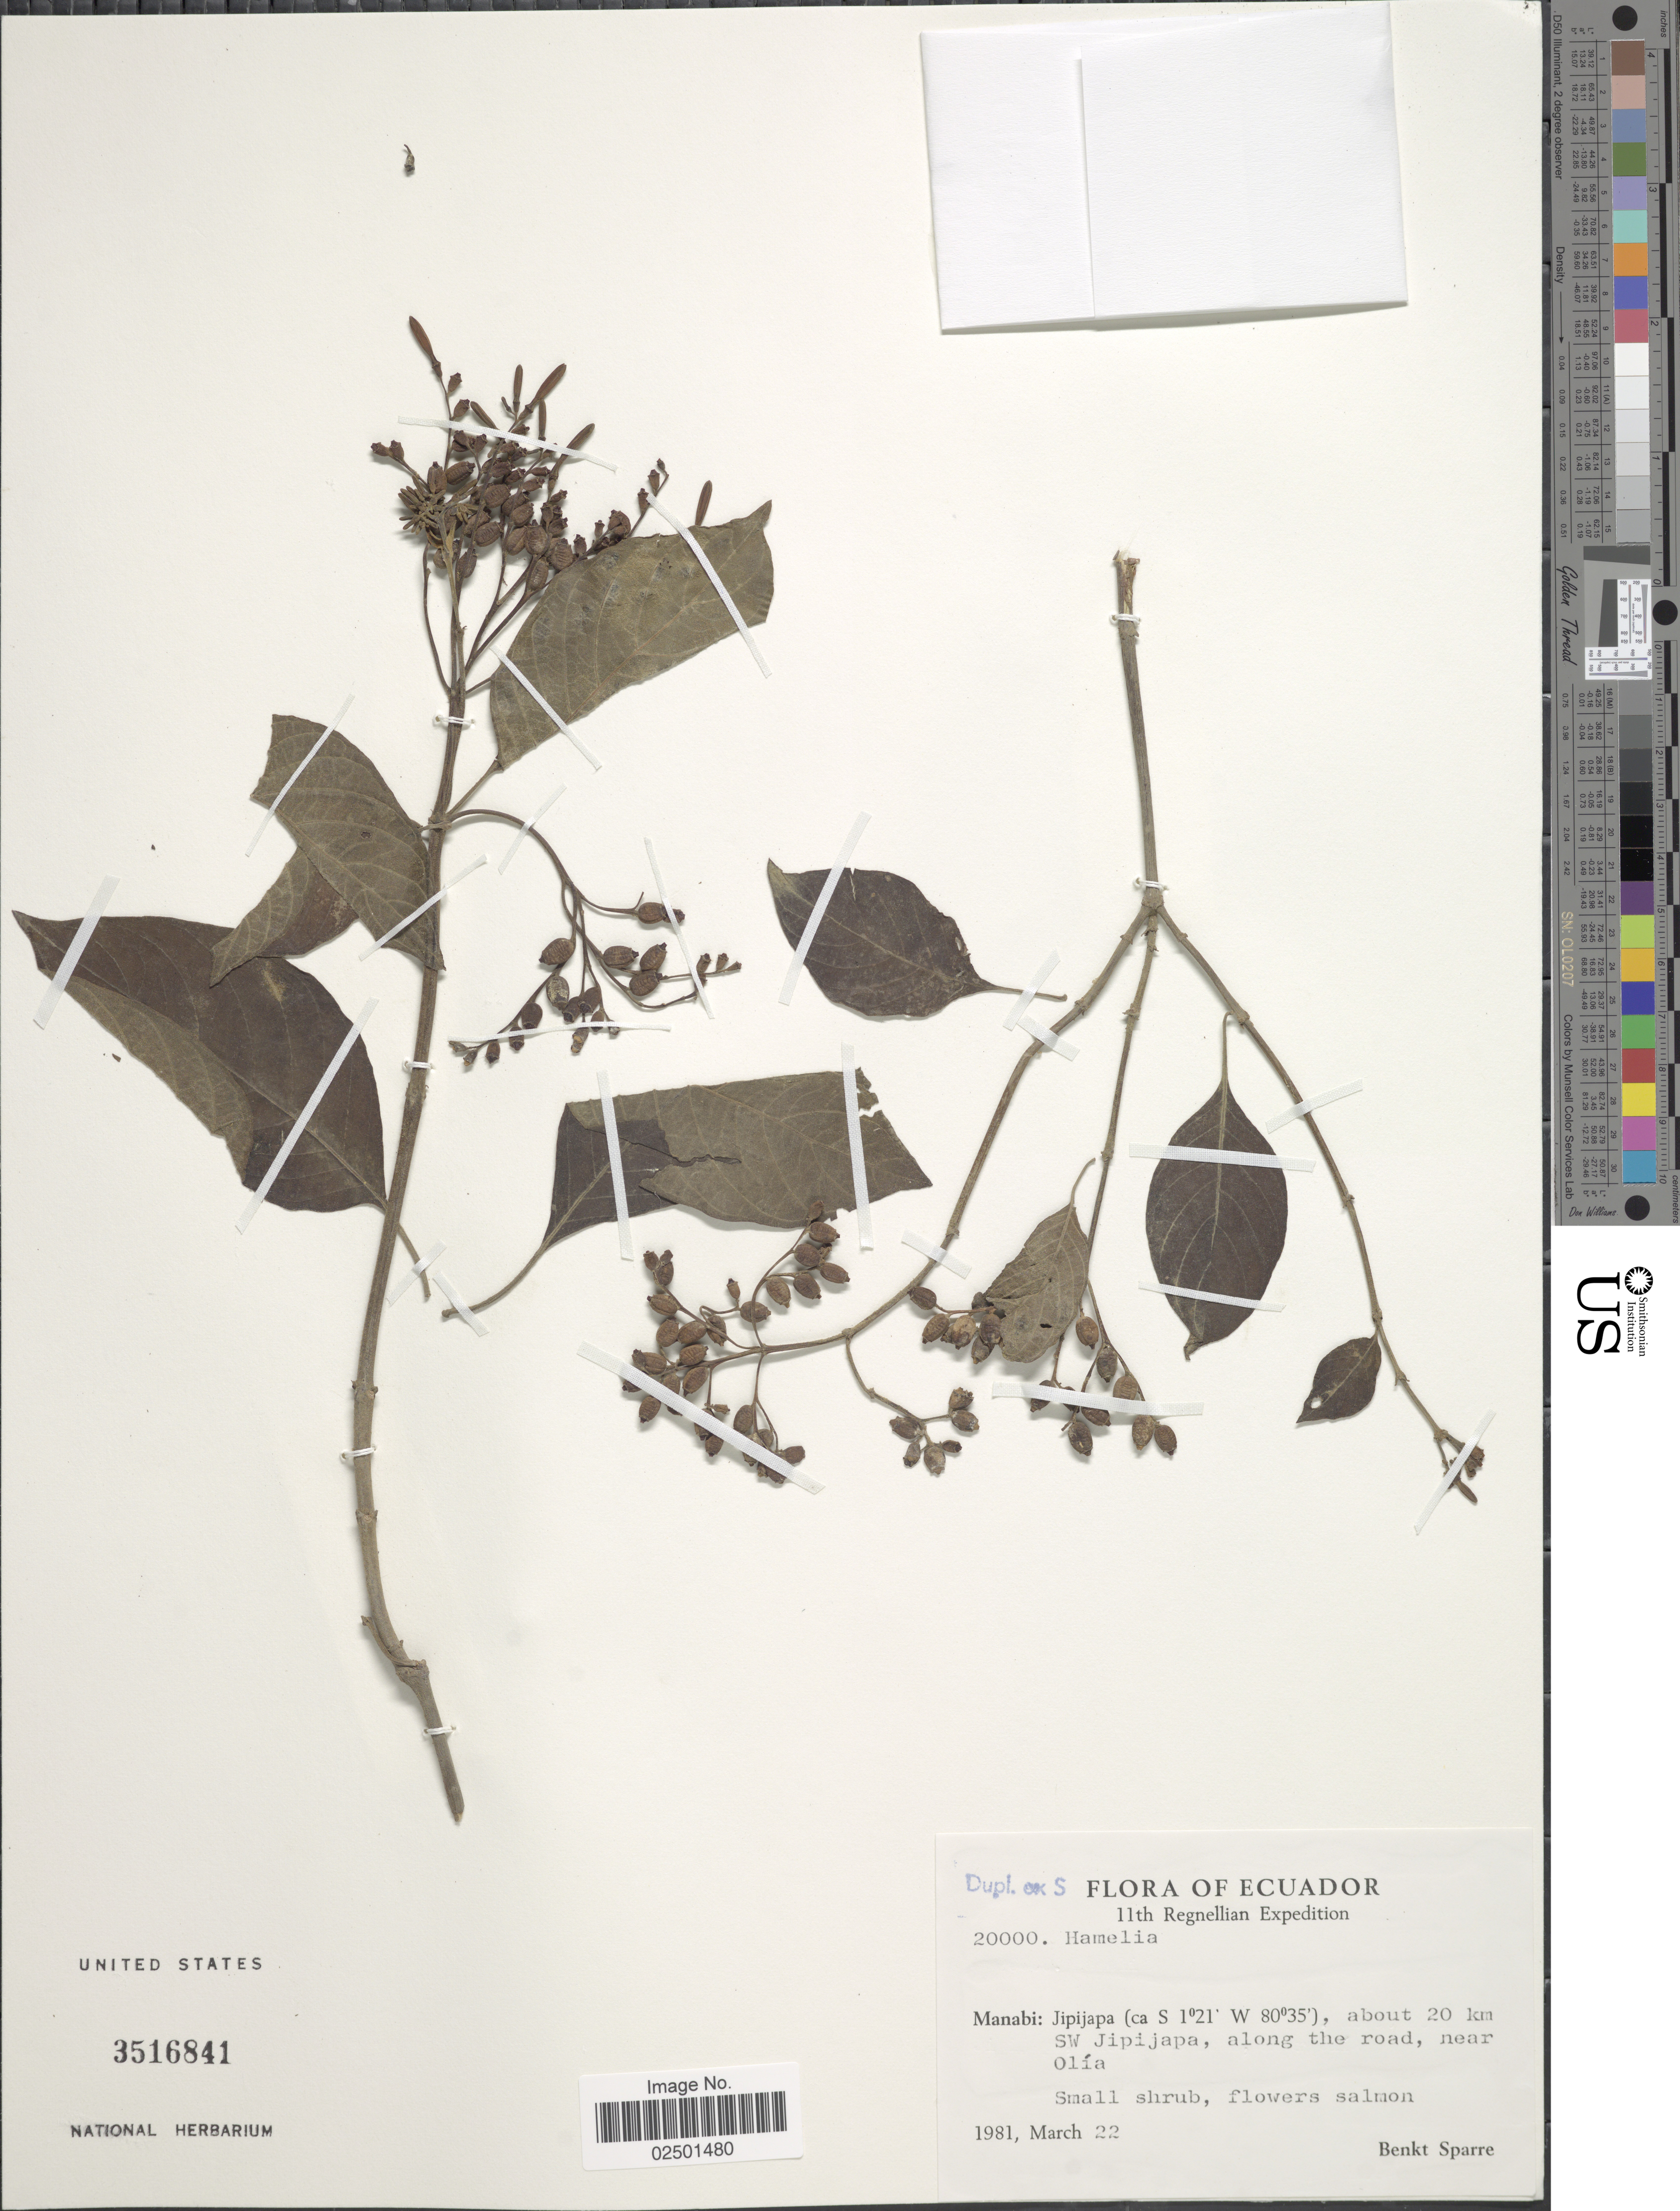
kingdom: Plantae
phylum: Tracheophyta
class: Magnoliopsida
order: Gentianales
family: Rubiaceae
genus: Hamelia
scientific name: Hamelia sp.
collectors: B. Sparre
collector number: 20000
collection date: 1981-03-22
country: Ecuador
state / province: Manabí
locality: Jipijapa, about 20 km SW Jipijapa, along the road, near olia.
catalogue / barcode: US 3516841